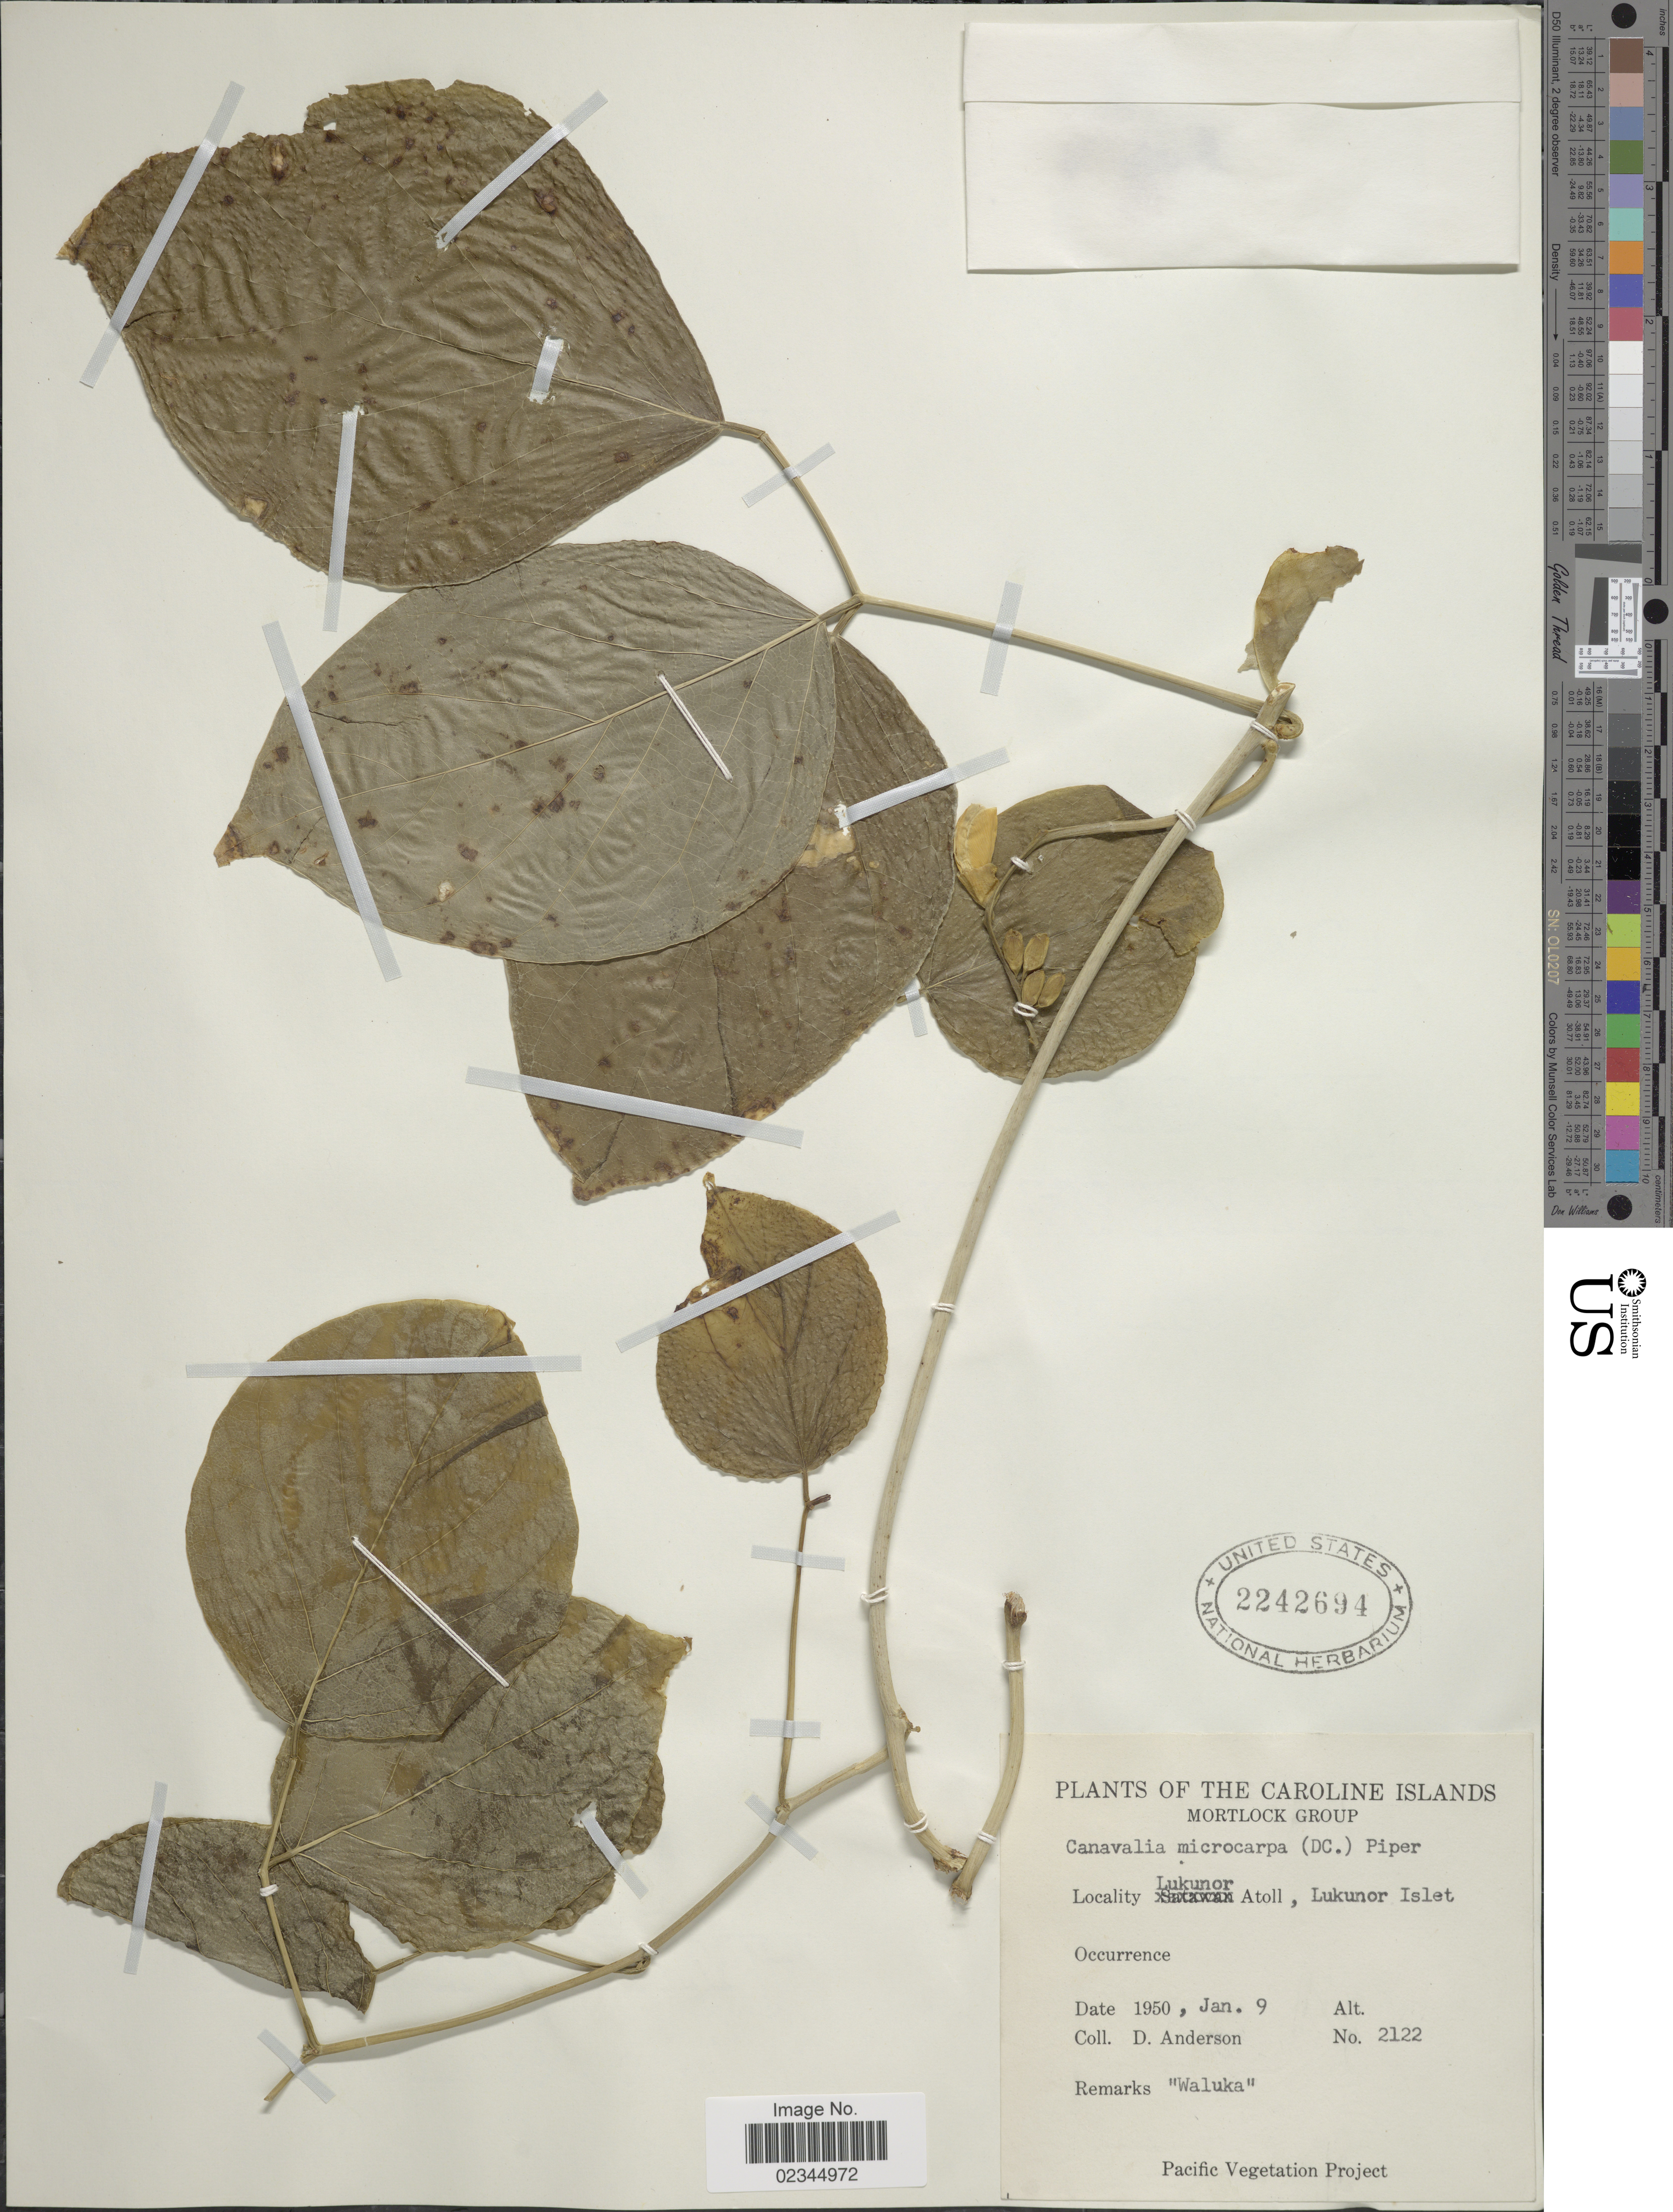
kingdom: Plantae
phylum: Tracheophyta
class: Magnoliopsida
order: Fabales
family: Fabaceae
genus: Canavalia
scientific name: Canavalia cathartica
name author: Thouars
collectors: D. Anderson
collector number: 2122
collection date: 1950-01-09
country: Micronesia, Federated States of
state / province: Truk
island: Lukunor Atoll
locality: Mortlock Group, Lukunor Atoll, Lukunor Islet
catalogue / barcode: US 2242694